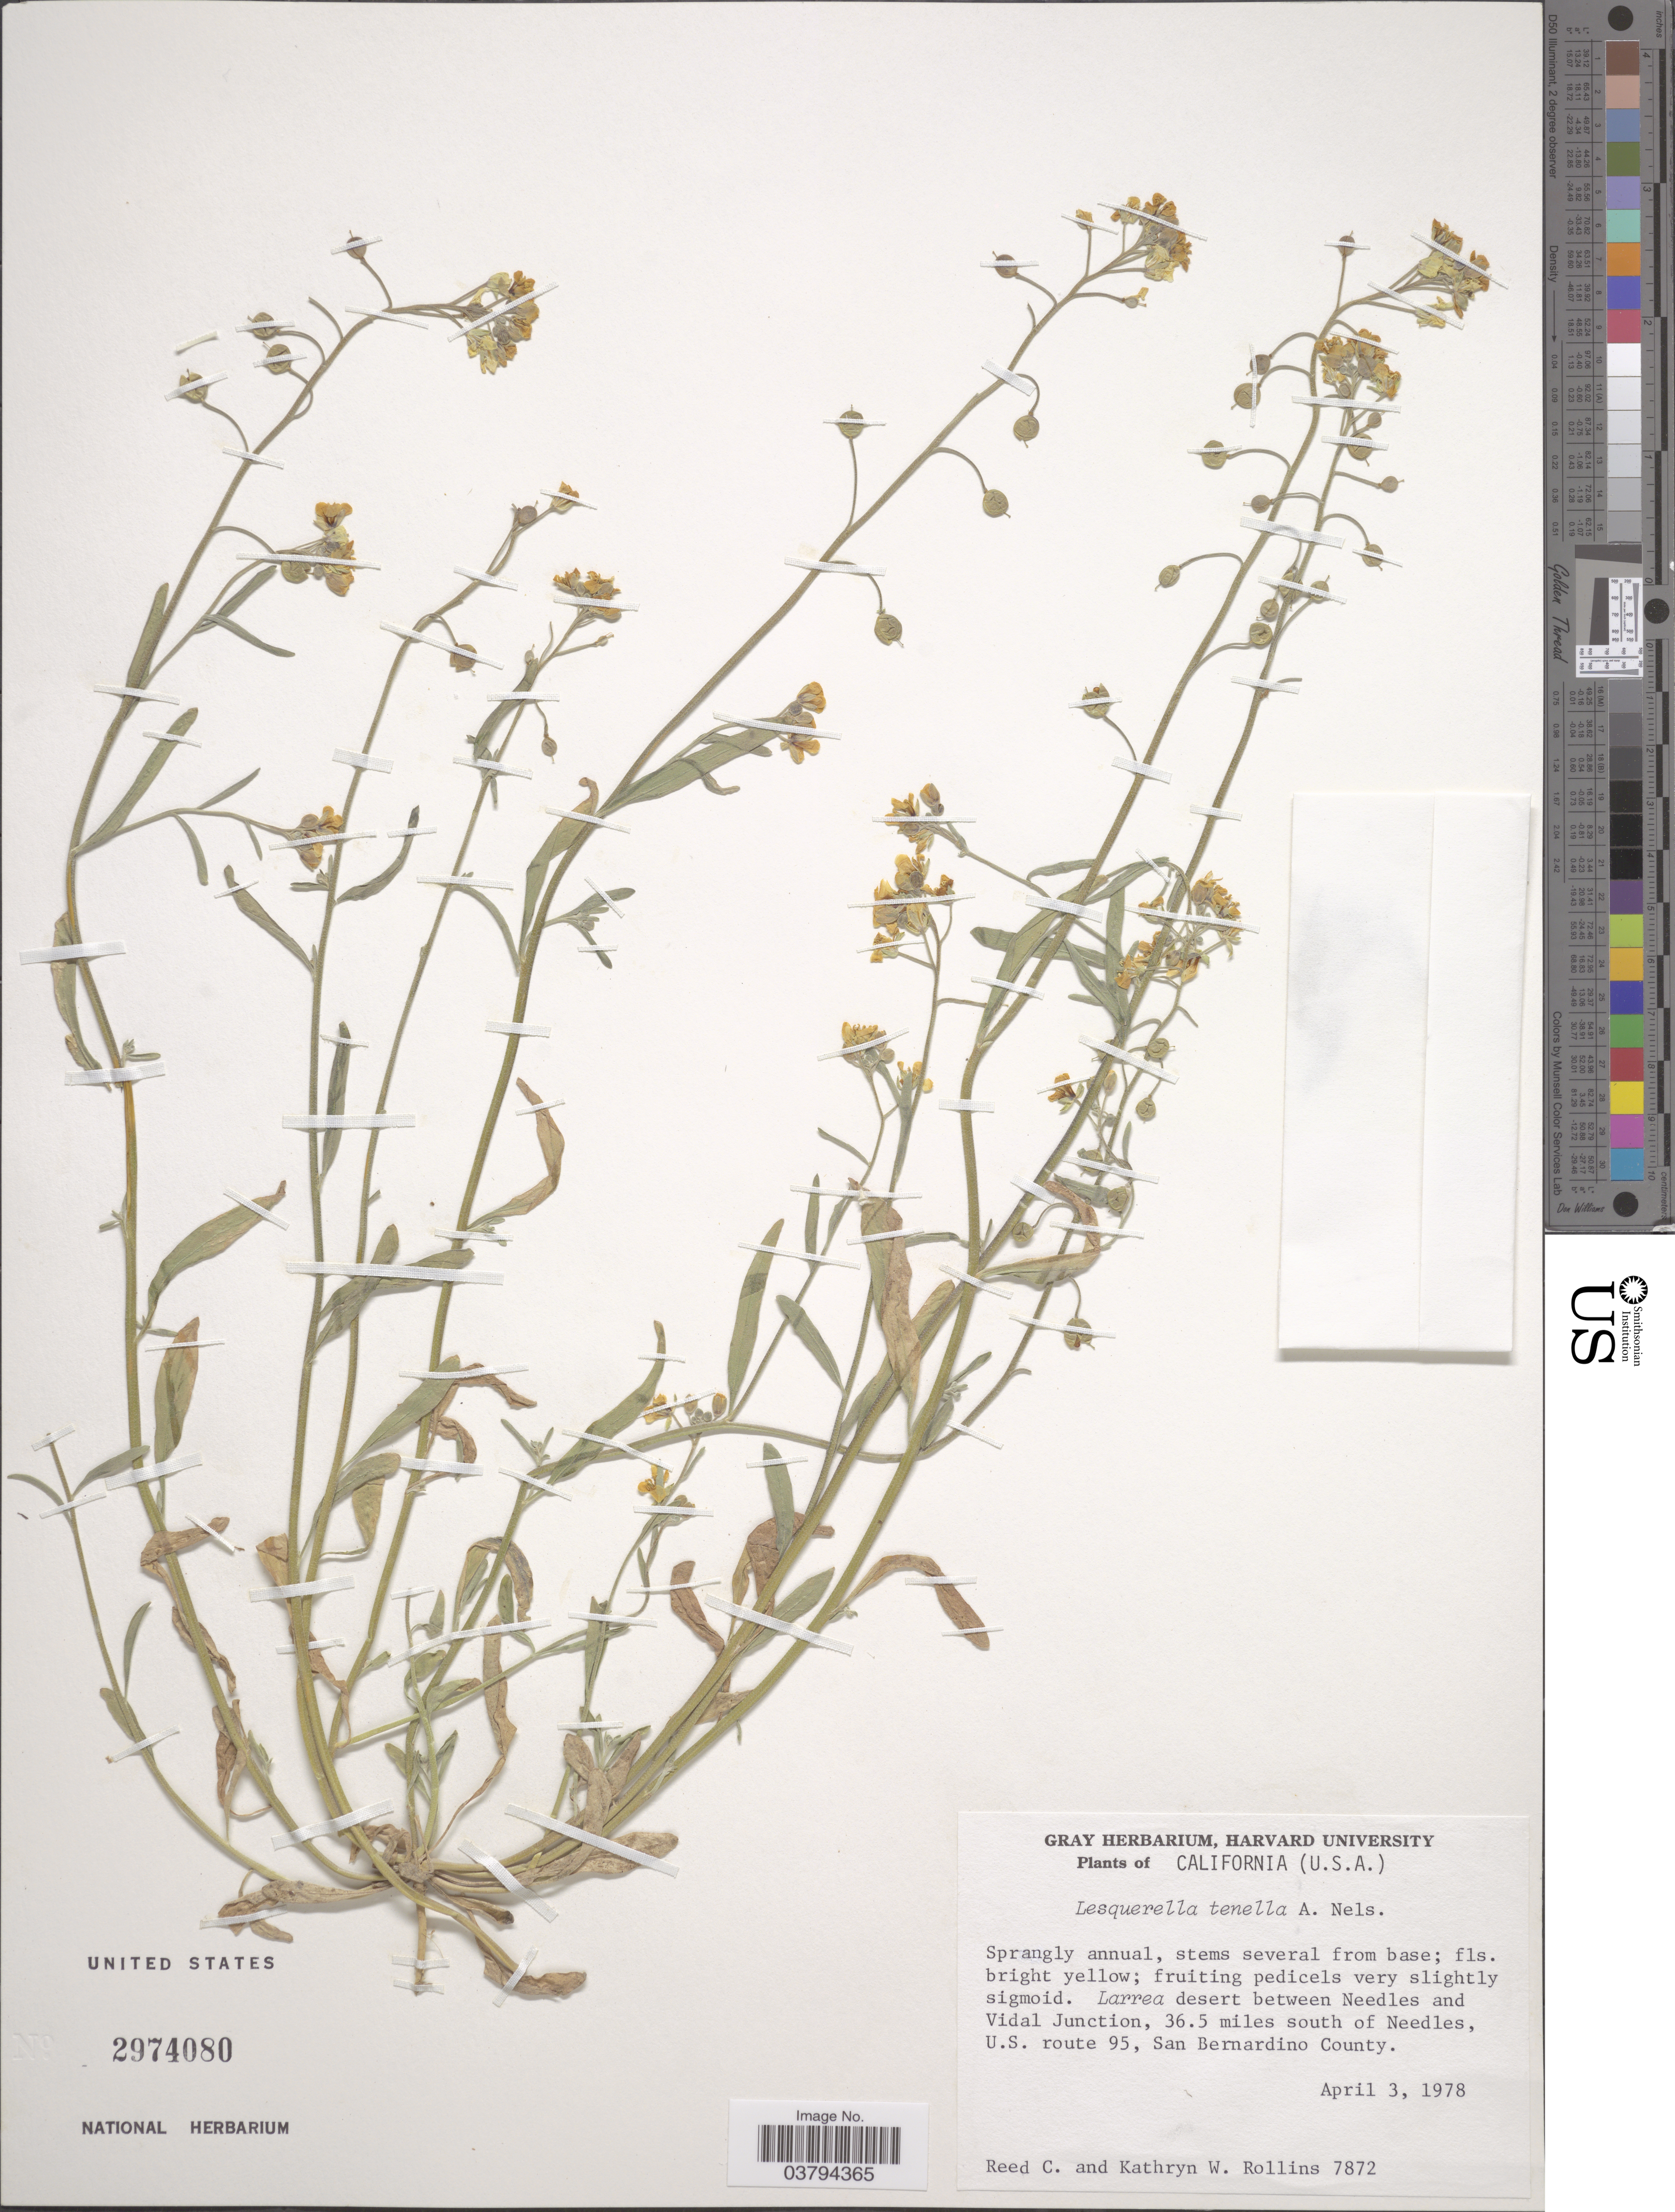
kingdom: Plantae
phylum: Tracheophyta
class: Magnoliopsida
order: Brassicales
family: Brassicaceae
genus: Lesquerella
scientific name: Lesquerella tenella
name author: A. Nelson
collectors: R. C. Rollins & K. W. Rollins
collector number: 7872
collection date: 1978-04-03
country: United States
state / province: California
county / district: San Bernardino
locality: Larrea desert between Needles and Vidal Junction, 36.5 miles south of Needles, U.S. route 95, San Bernardino County.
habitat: desert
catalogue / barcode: US 2974080